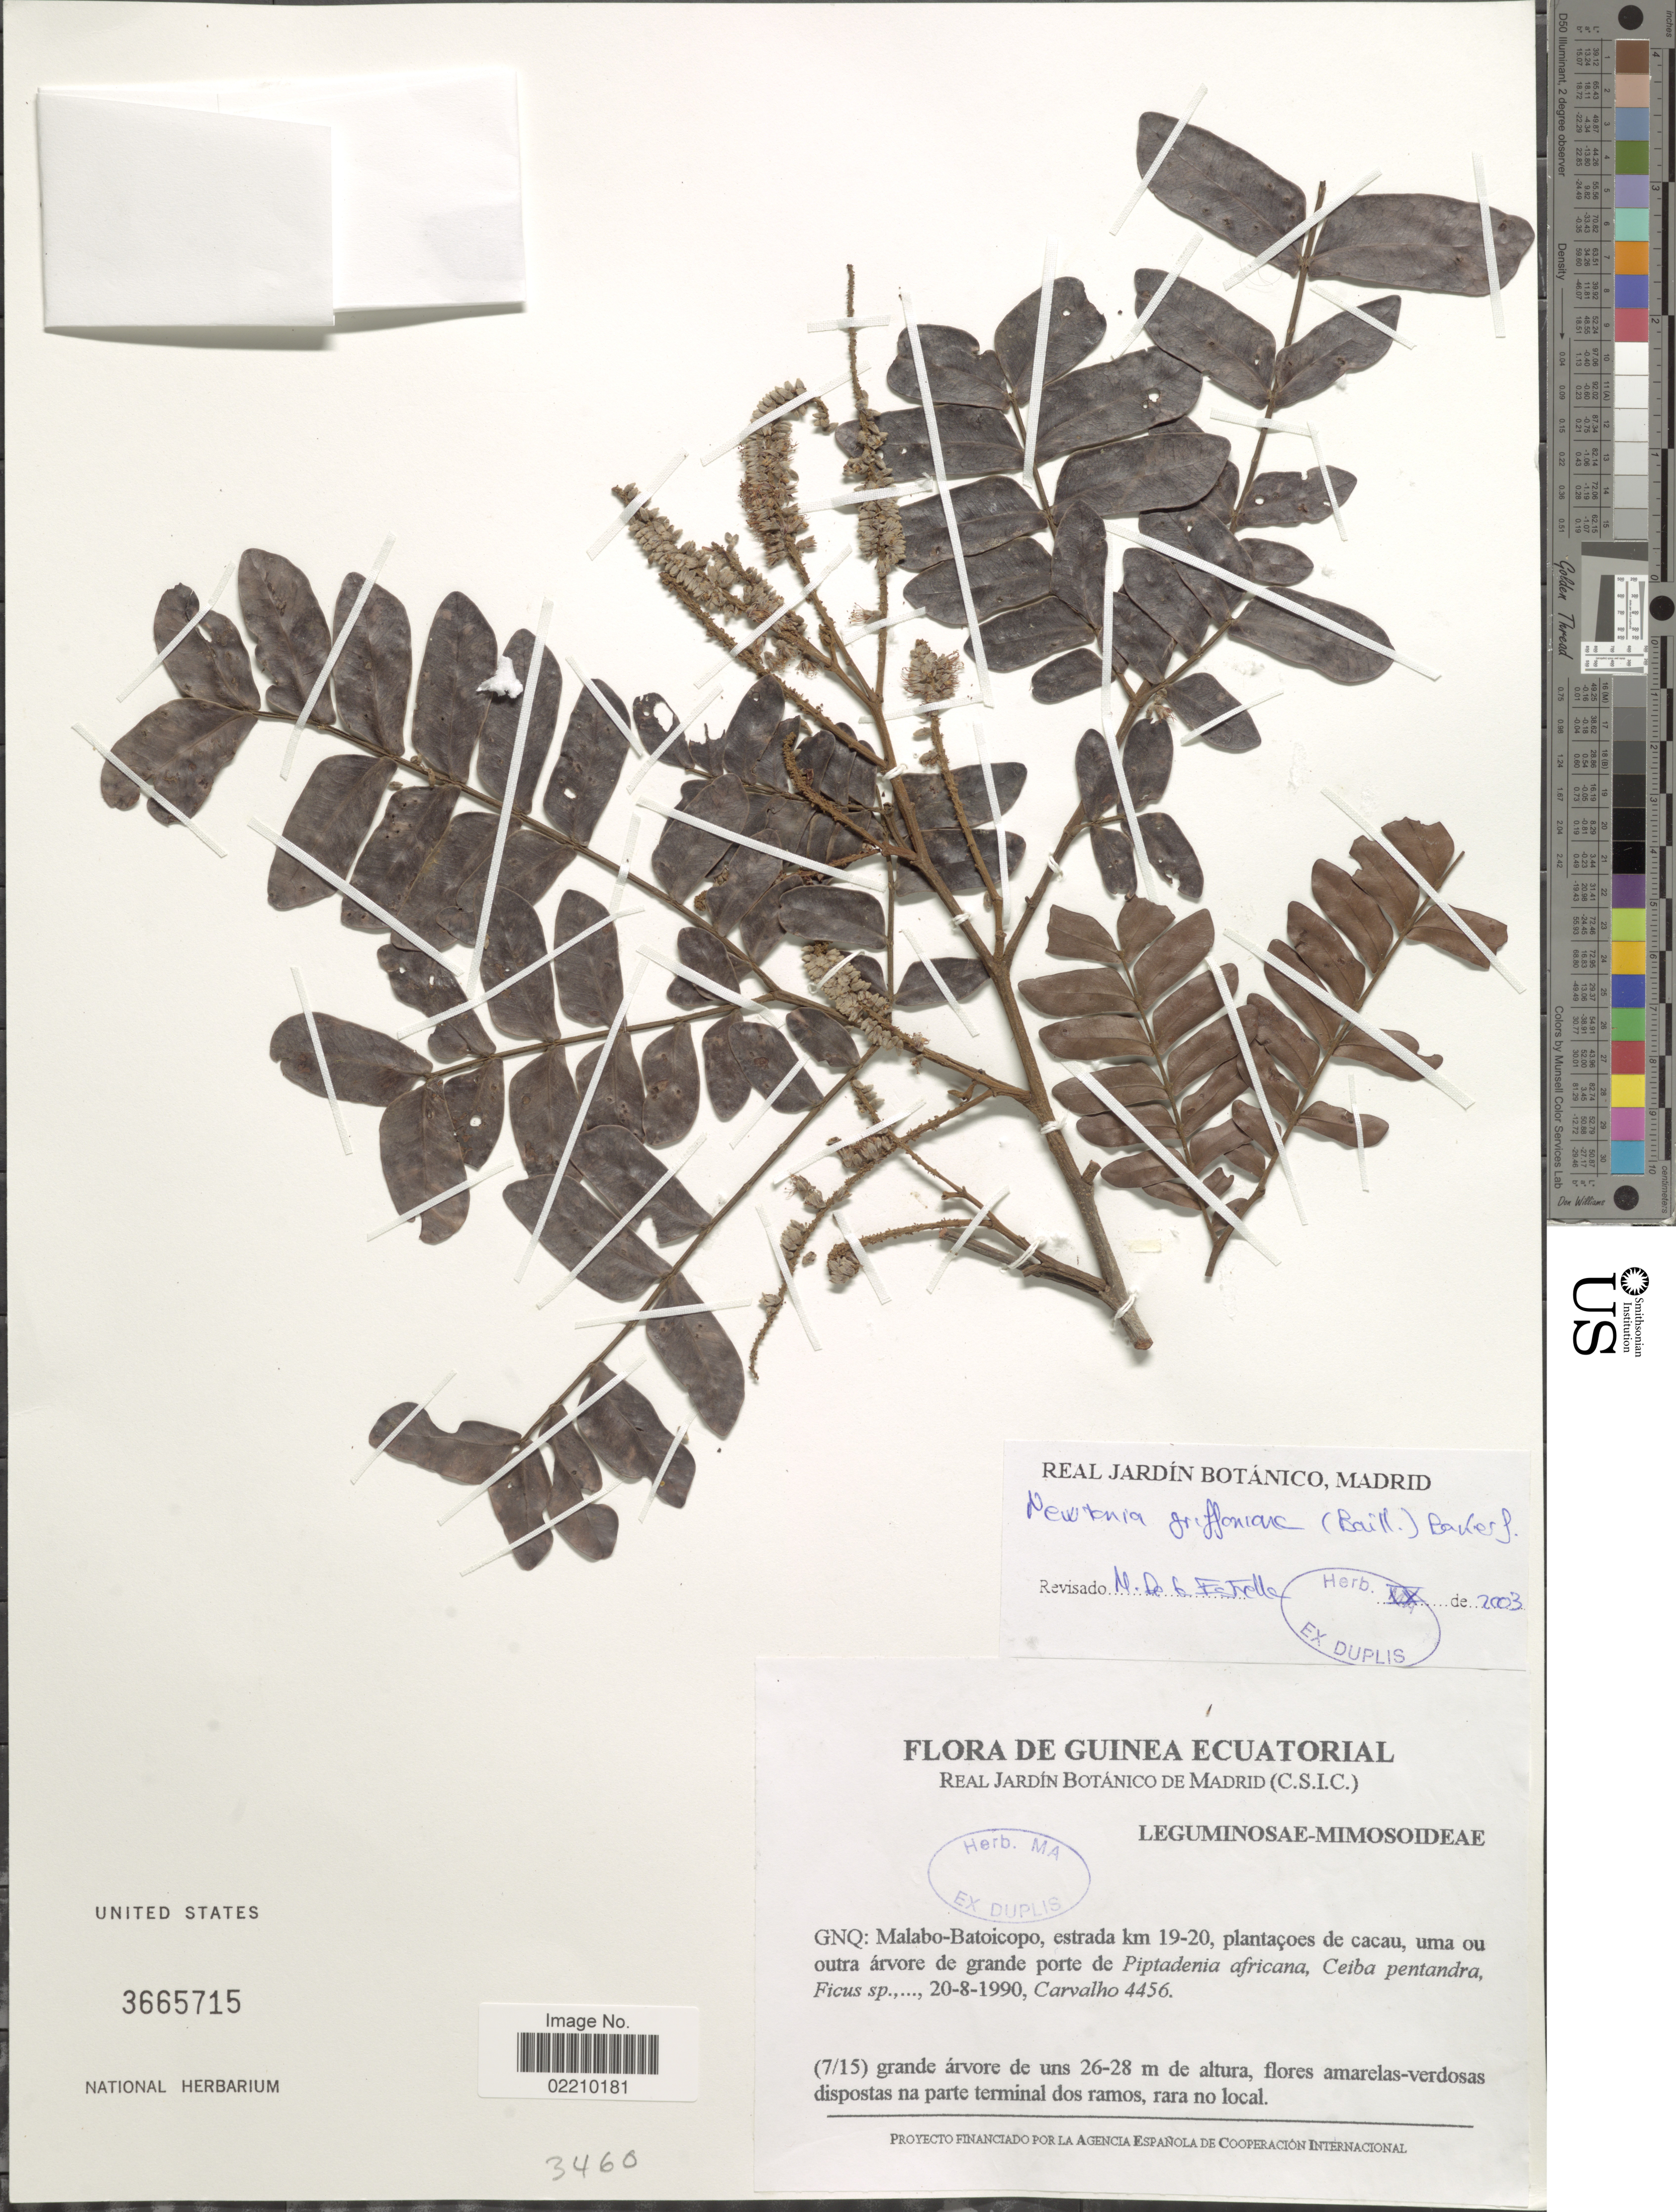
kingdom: Plantae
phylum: Tracheophyta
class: Magnoliopsida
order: Fabales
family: Fabaceae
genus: Newtonia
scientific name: Newtonia griffoniana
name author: (Baill.) Baker f.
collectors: Carvalho, --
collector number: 4456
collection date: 1990-08-20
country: Equatorial Guinea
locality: GNQ: Malabo-Batoicopo, estrada km 19-20, plantacoes de cacau, uma ou outra arvore de grande porte de Piptadenia africana, Ceiba pentandra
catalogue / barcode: US 3665715